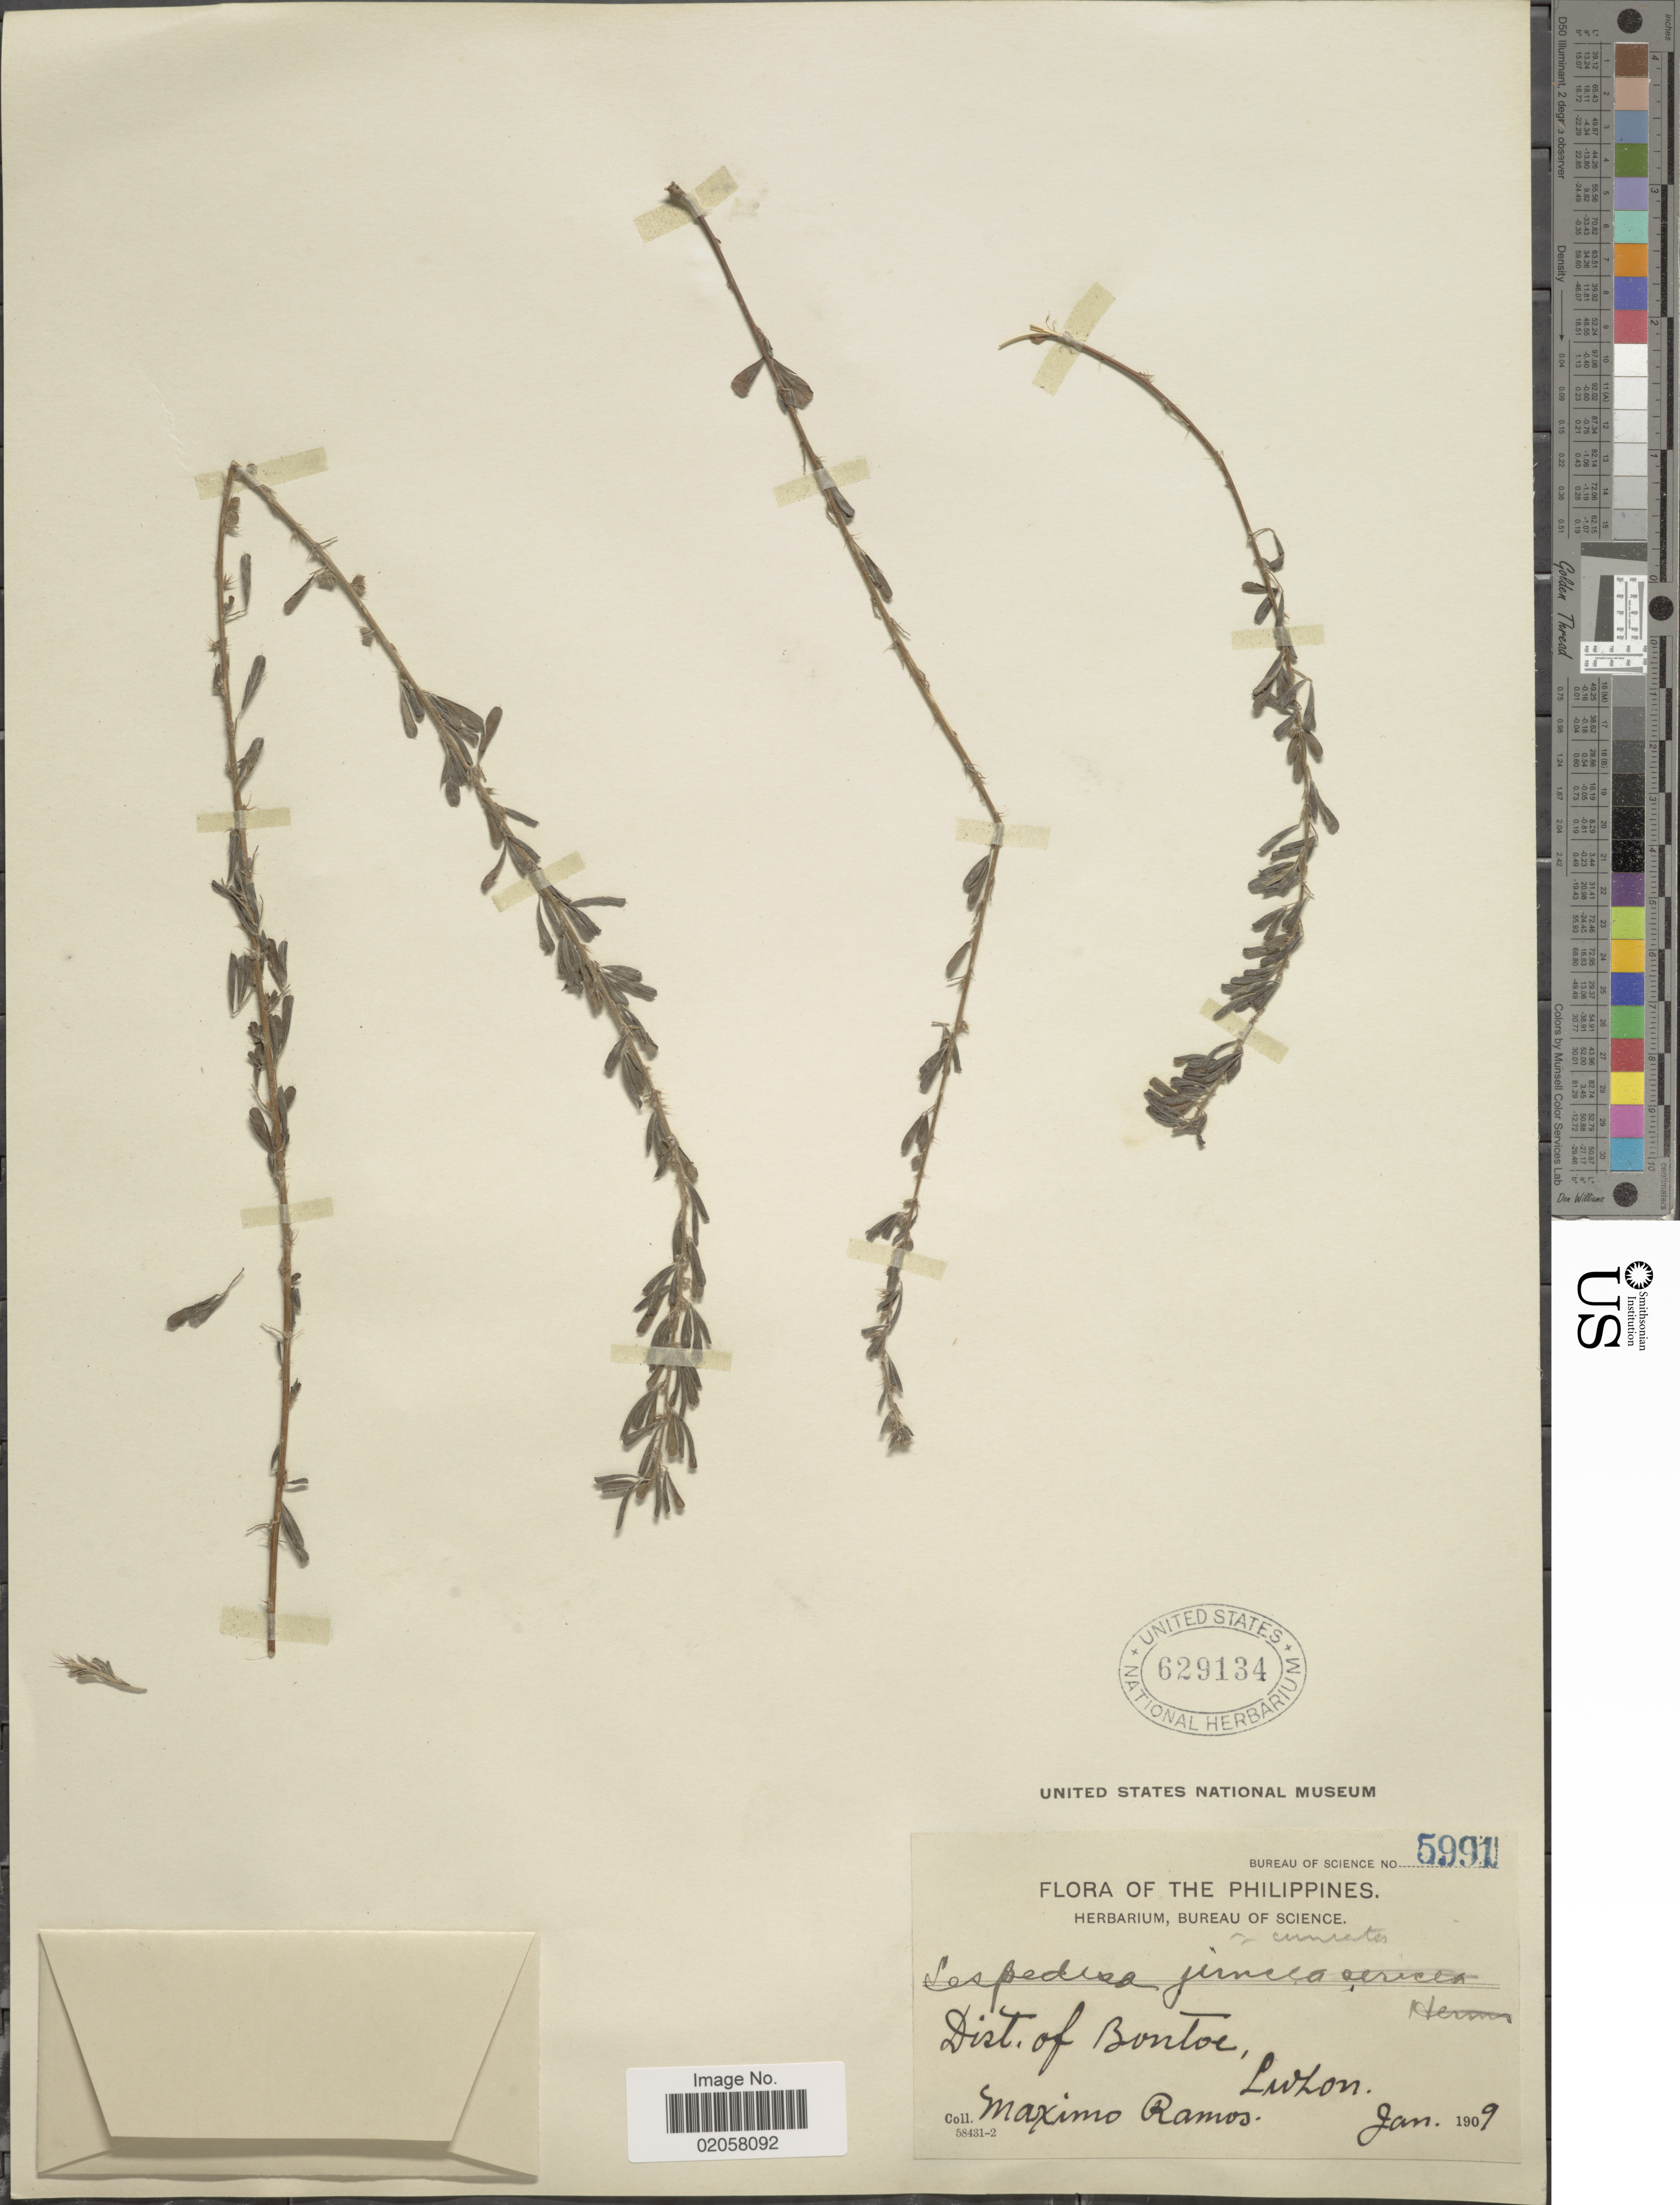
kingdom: Plantae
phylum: Tracheophyta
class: Magnoliopsida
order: Fabales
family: Fabaceae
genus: Lespedeza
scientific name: Lespedeza cuneata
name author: (Dum. Cours.) G. Don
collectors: M. Ramos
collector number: Bureau of Science 5991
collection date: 1908-01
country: Philippines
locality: Dist. of Bontoe, Luzon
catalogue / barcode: US 629134